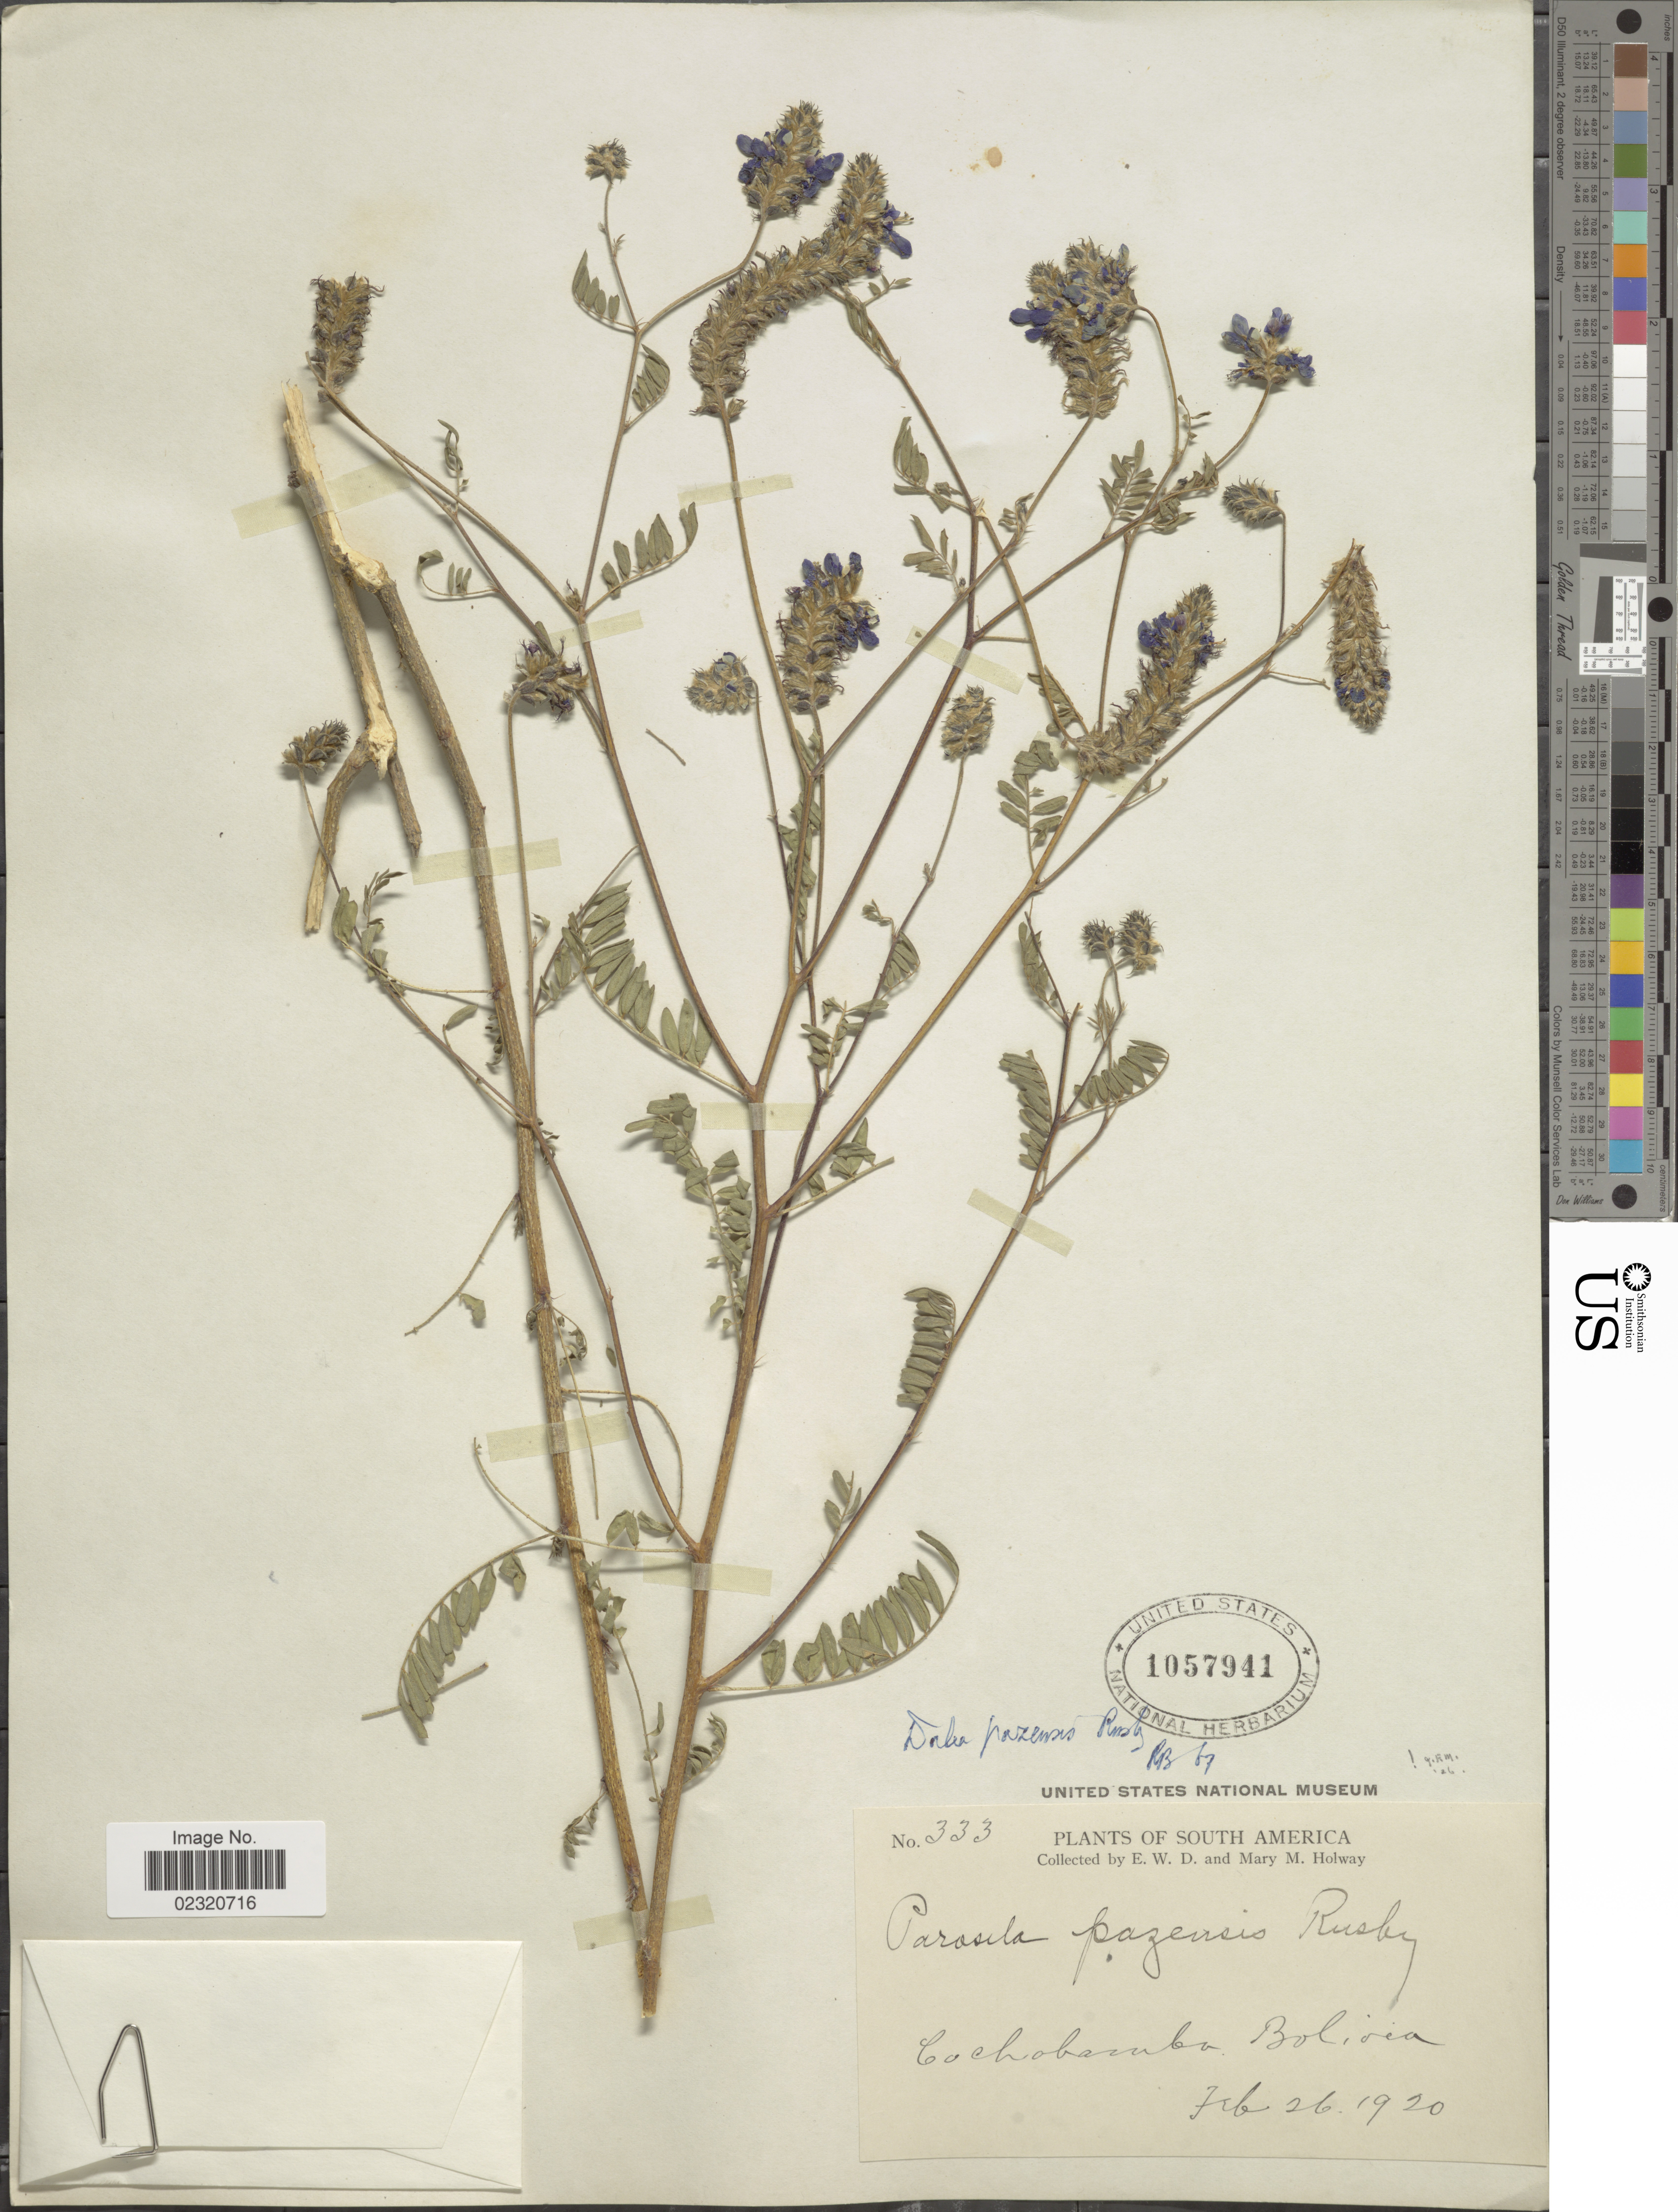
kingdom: Plantae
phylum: Tracheophyta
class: Magnoliopsida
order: Fabales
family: Fabaceae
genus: Dalea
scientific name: Dalea pazensis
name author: Rusby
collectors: E. W. D. Holway & M. M. Holway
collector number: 333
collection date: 1920-02-26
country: Bolivia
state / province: Cochabamba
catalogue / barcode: US 1057941